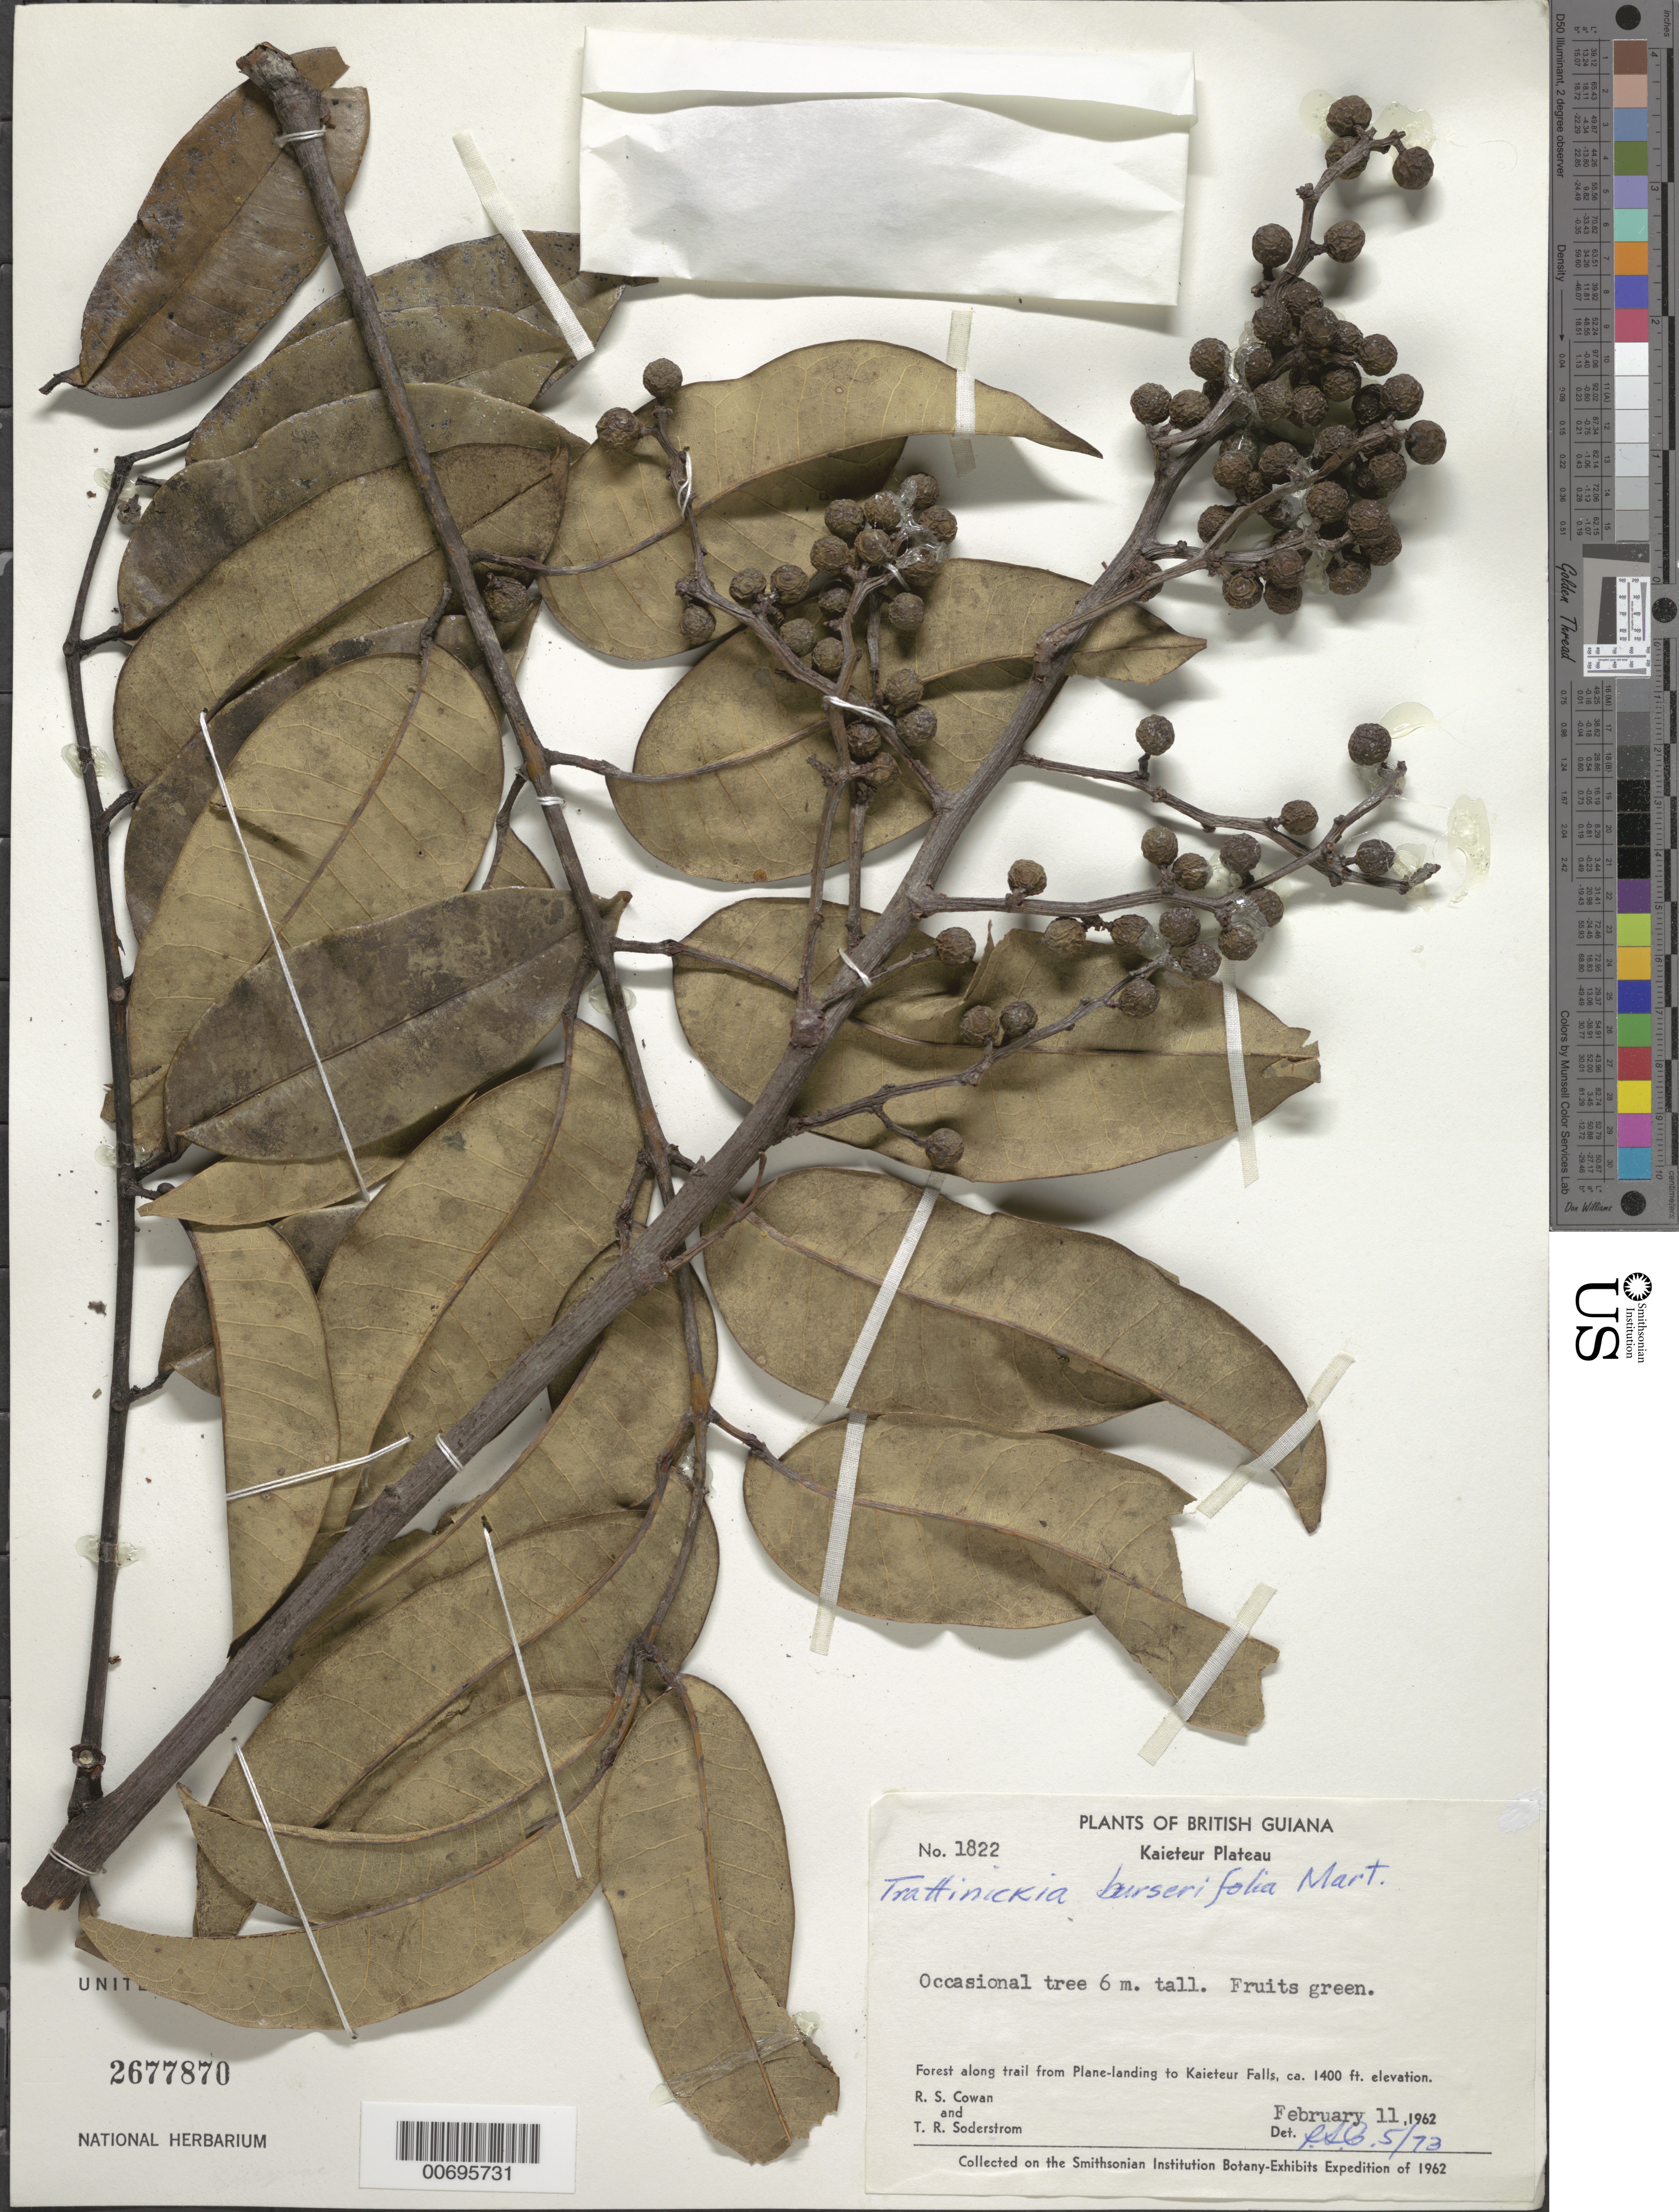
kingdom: Plantae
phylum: Tracheophyta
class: Magnoliopsida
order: Sapindales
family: Burseraceae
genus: Trattinnickia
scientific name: Trattinnickia burserifolia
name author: Mart.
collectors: R. S. Cowan & T. R. Soderstrom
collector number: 1822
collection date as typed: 11-Feb-62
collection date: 1962-02-11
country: Guyana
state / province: Potaro-Siparuni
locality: Kaieteur Plateau, along trail from plane landing to Kaieteur Falls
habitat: Forest along trail from Plane landing to Kaieteur Falls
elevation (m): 427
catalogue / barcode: US 2677870